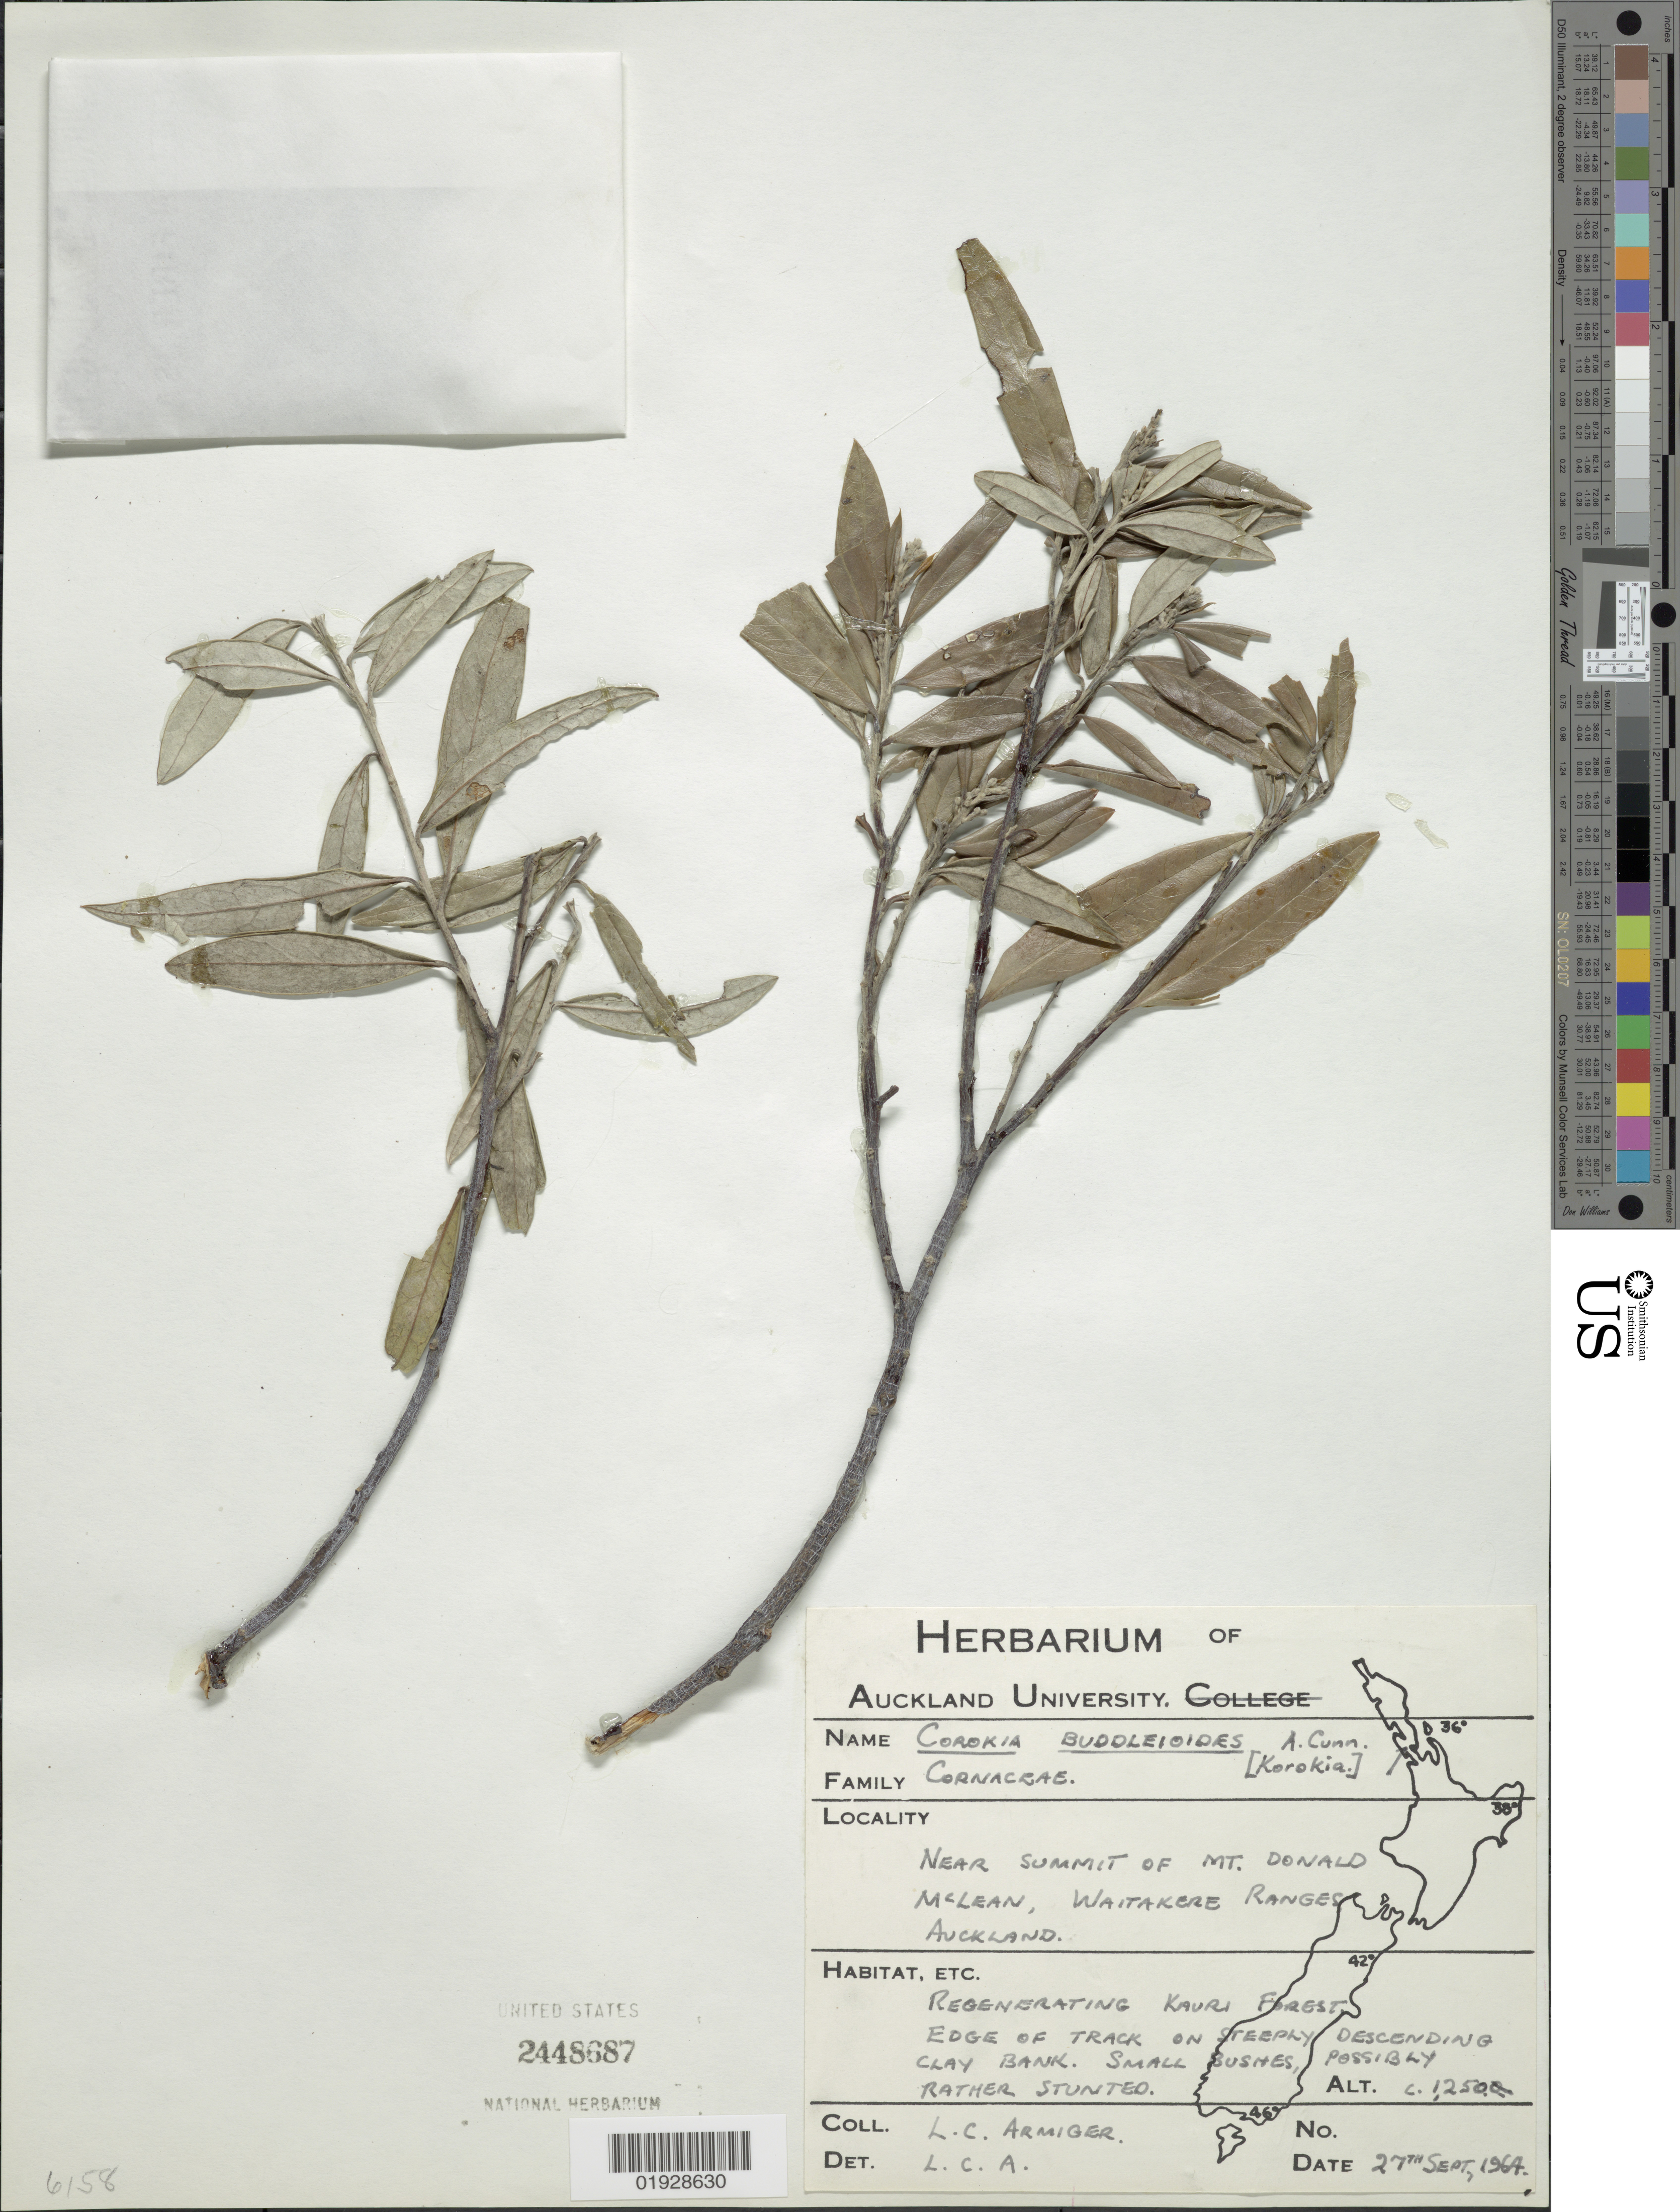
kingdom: Plantae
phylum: Tracheophyta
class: Magnoliopsida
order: Asterales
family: Argophyllaceae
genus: Corokia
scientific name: Corokia buddlejoides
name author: A. Cunn.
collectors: L. Armiger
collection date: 1964-09-27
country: New Zealand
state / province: Auckland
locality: Near summit of Mt. Donald McLean, Waitakere Ranges.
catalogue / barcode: US 2448687